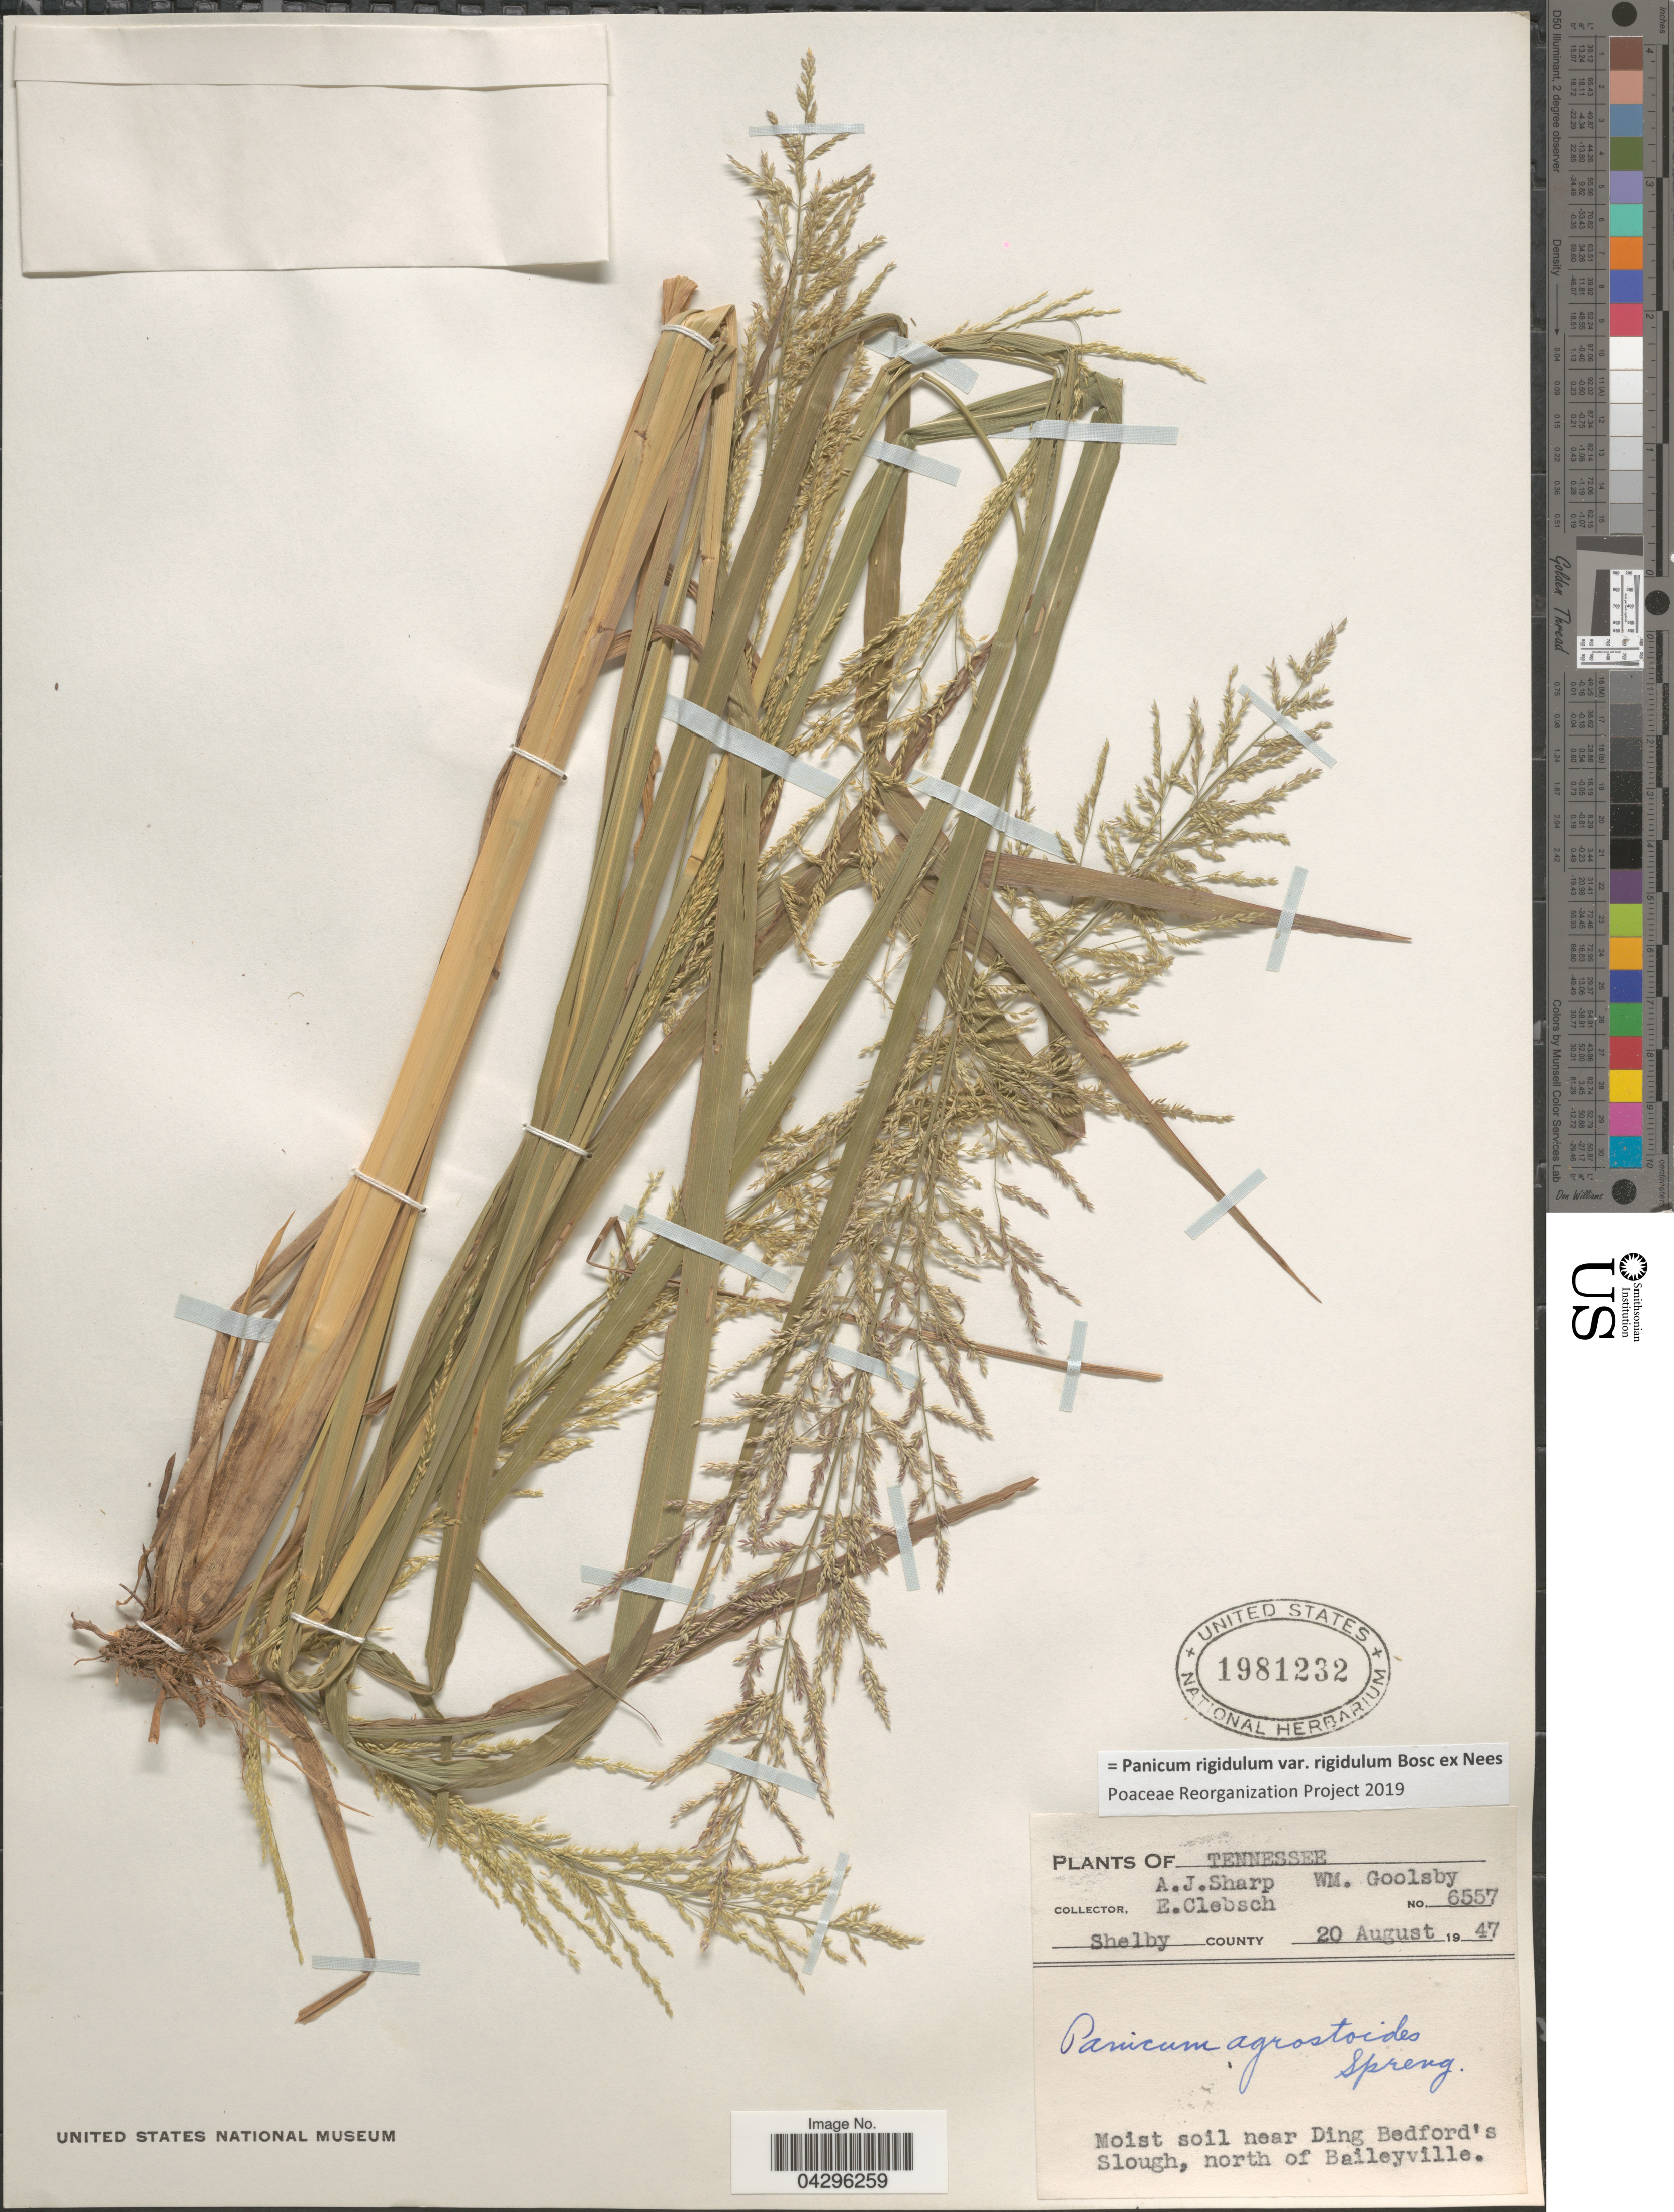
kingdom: Plantae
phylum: Tracheophyta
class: Liliopsida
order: Poales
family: Poaceae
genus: Panicum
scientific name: Panicum rigidulum var. rigidulum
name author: Bosc ex Nees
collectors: A. J. Sharp, E. Clebsch & W. Goolsby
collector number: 6557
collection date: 1947-08-20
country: United States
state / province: Tennessee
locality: Shelby County. Moist soil near Ding Bedford's Slough, north of Baileyville.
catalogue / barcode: US 1981232